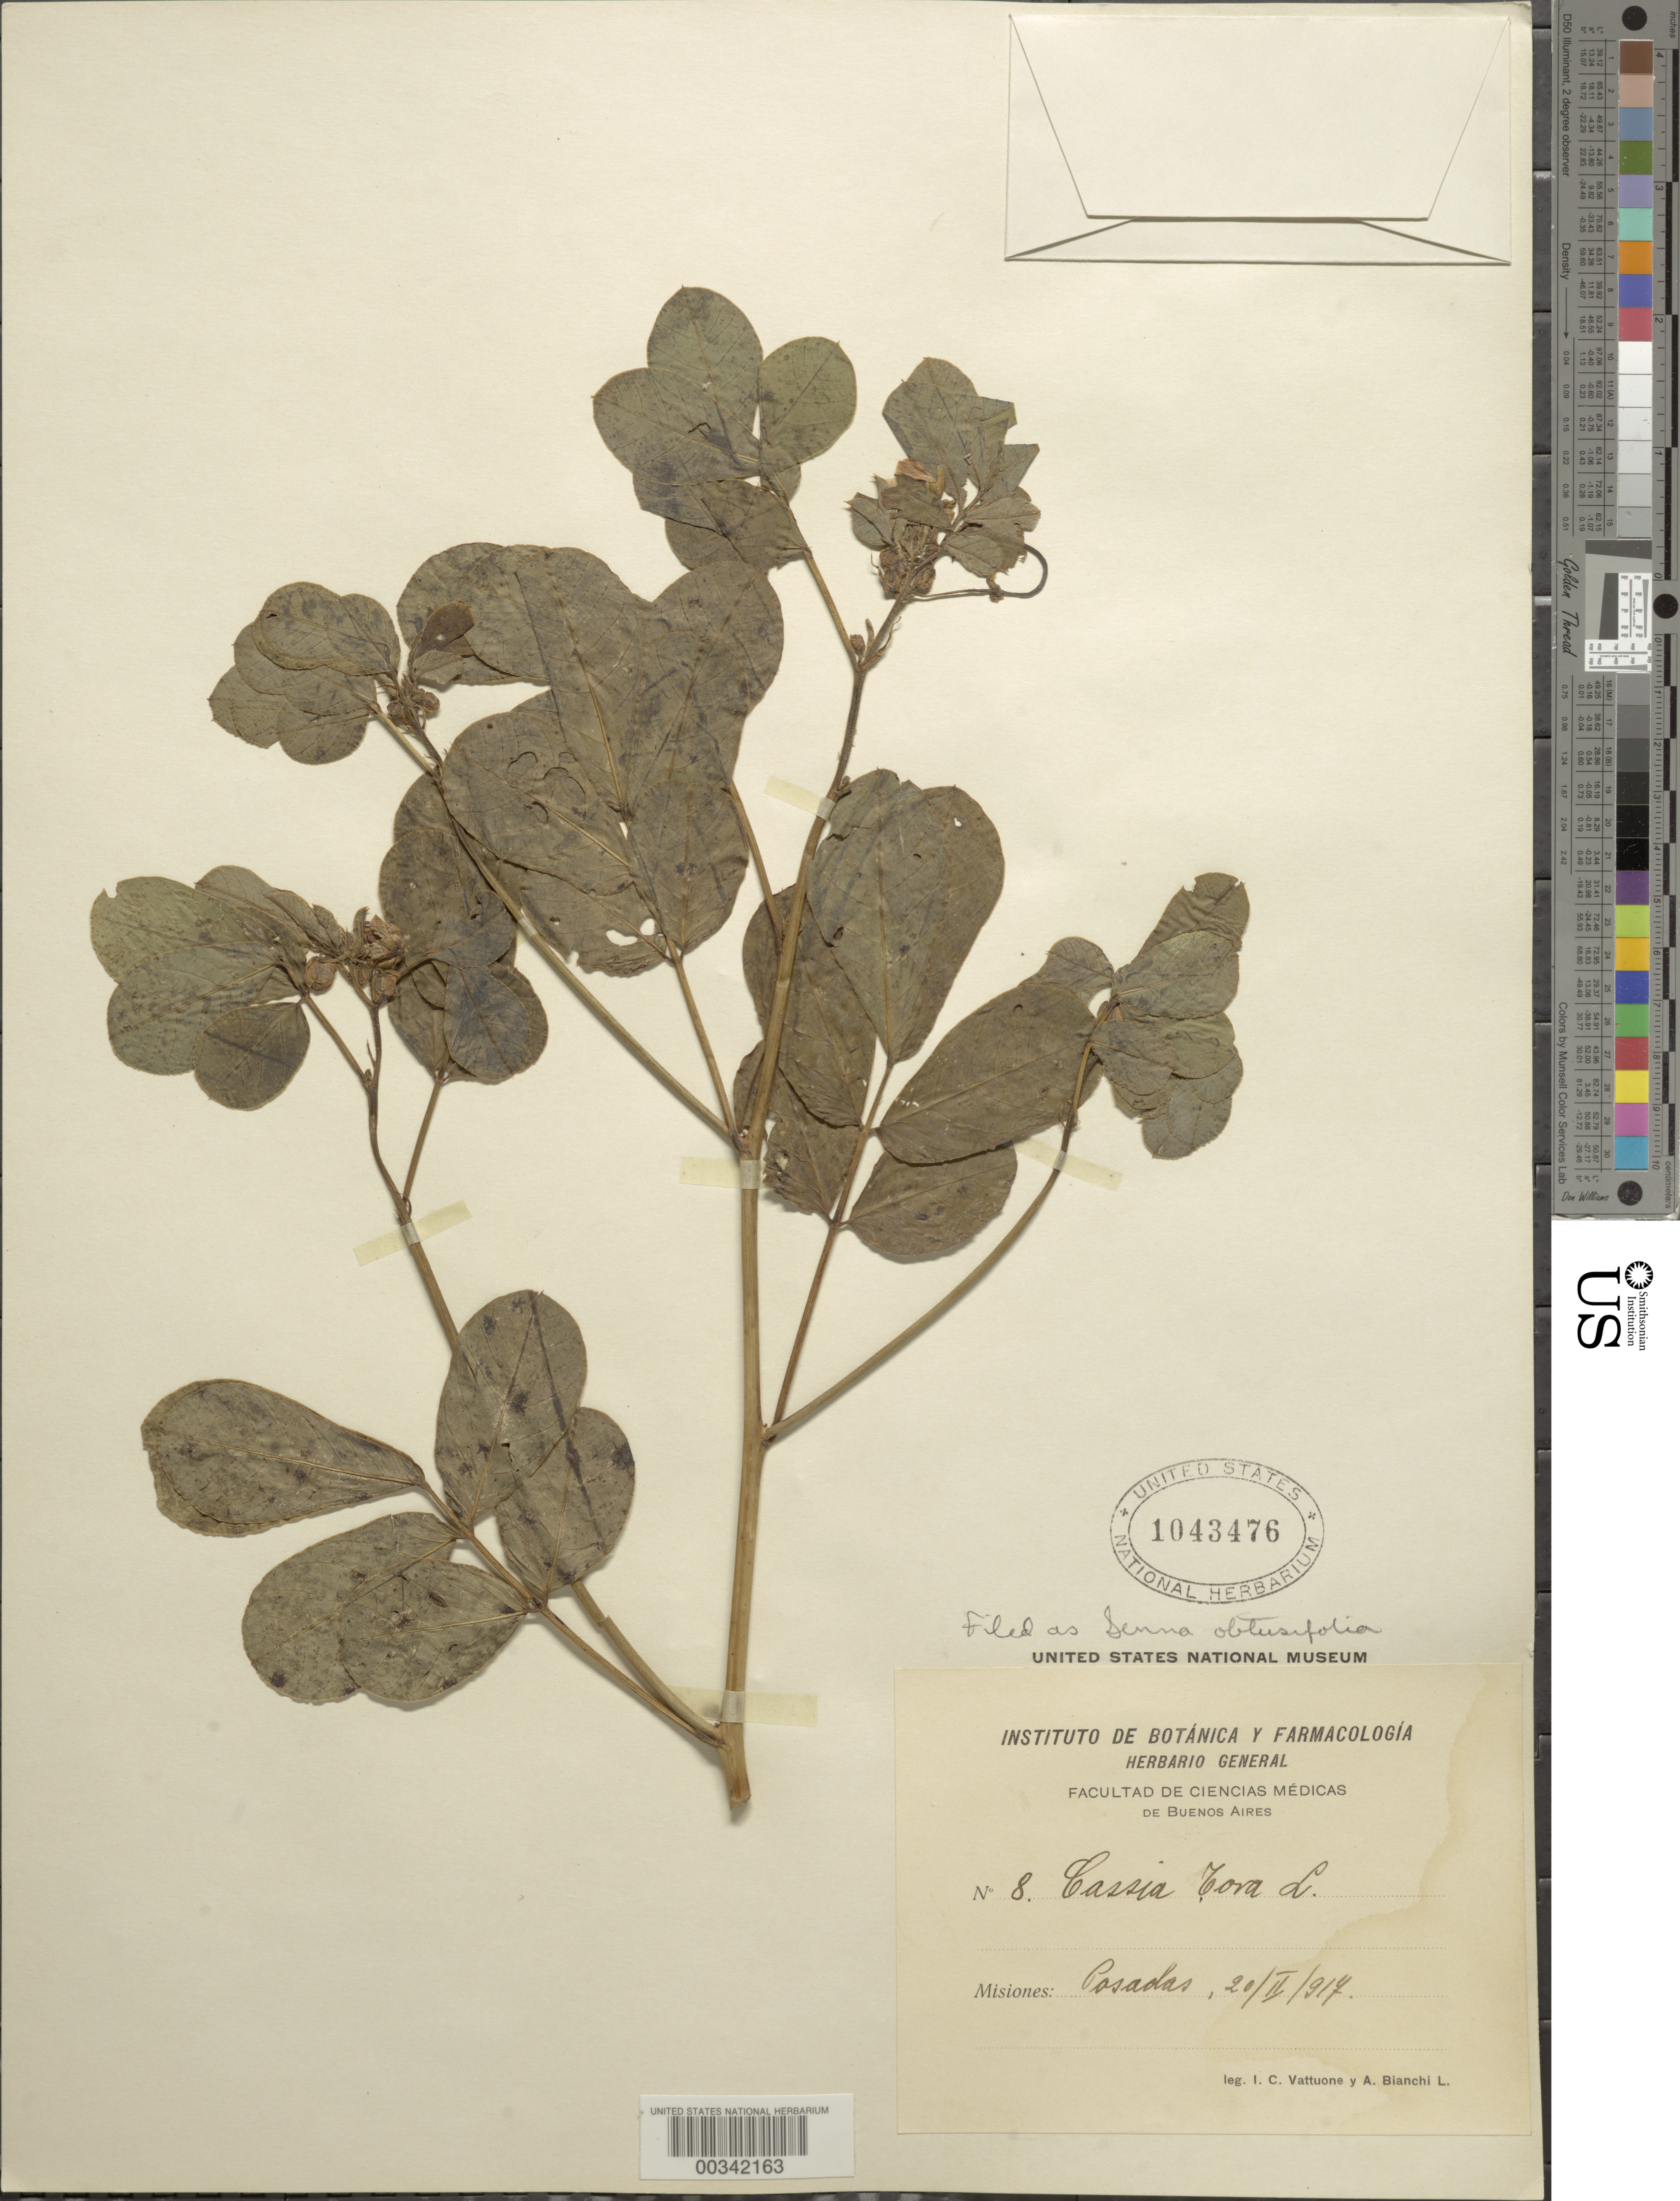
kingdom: Plantae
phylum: Tracheophyta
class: Magnoliopsida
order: Fabales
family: Fabaceae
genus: Senna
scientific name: Senna obtusifolia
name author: (L.) H.S. Irwin & Barneby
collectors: I. Vattuone & L. Bianchi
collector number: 8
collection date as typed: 20 Feb 1914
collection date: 1914-02-20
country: Argentina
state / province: Misiones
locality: Pasadas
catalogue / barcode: US 1043476